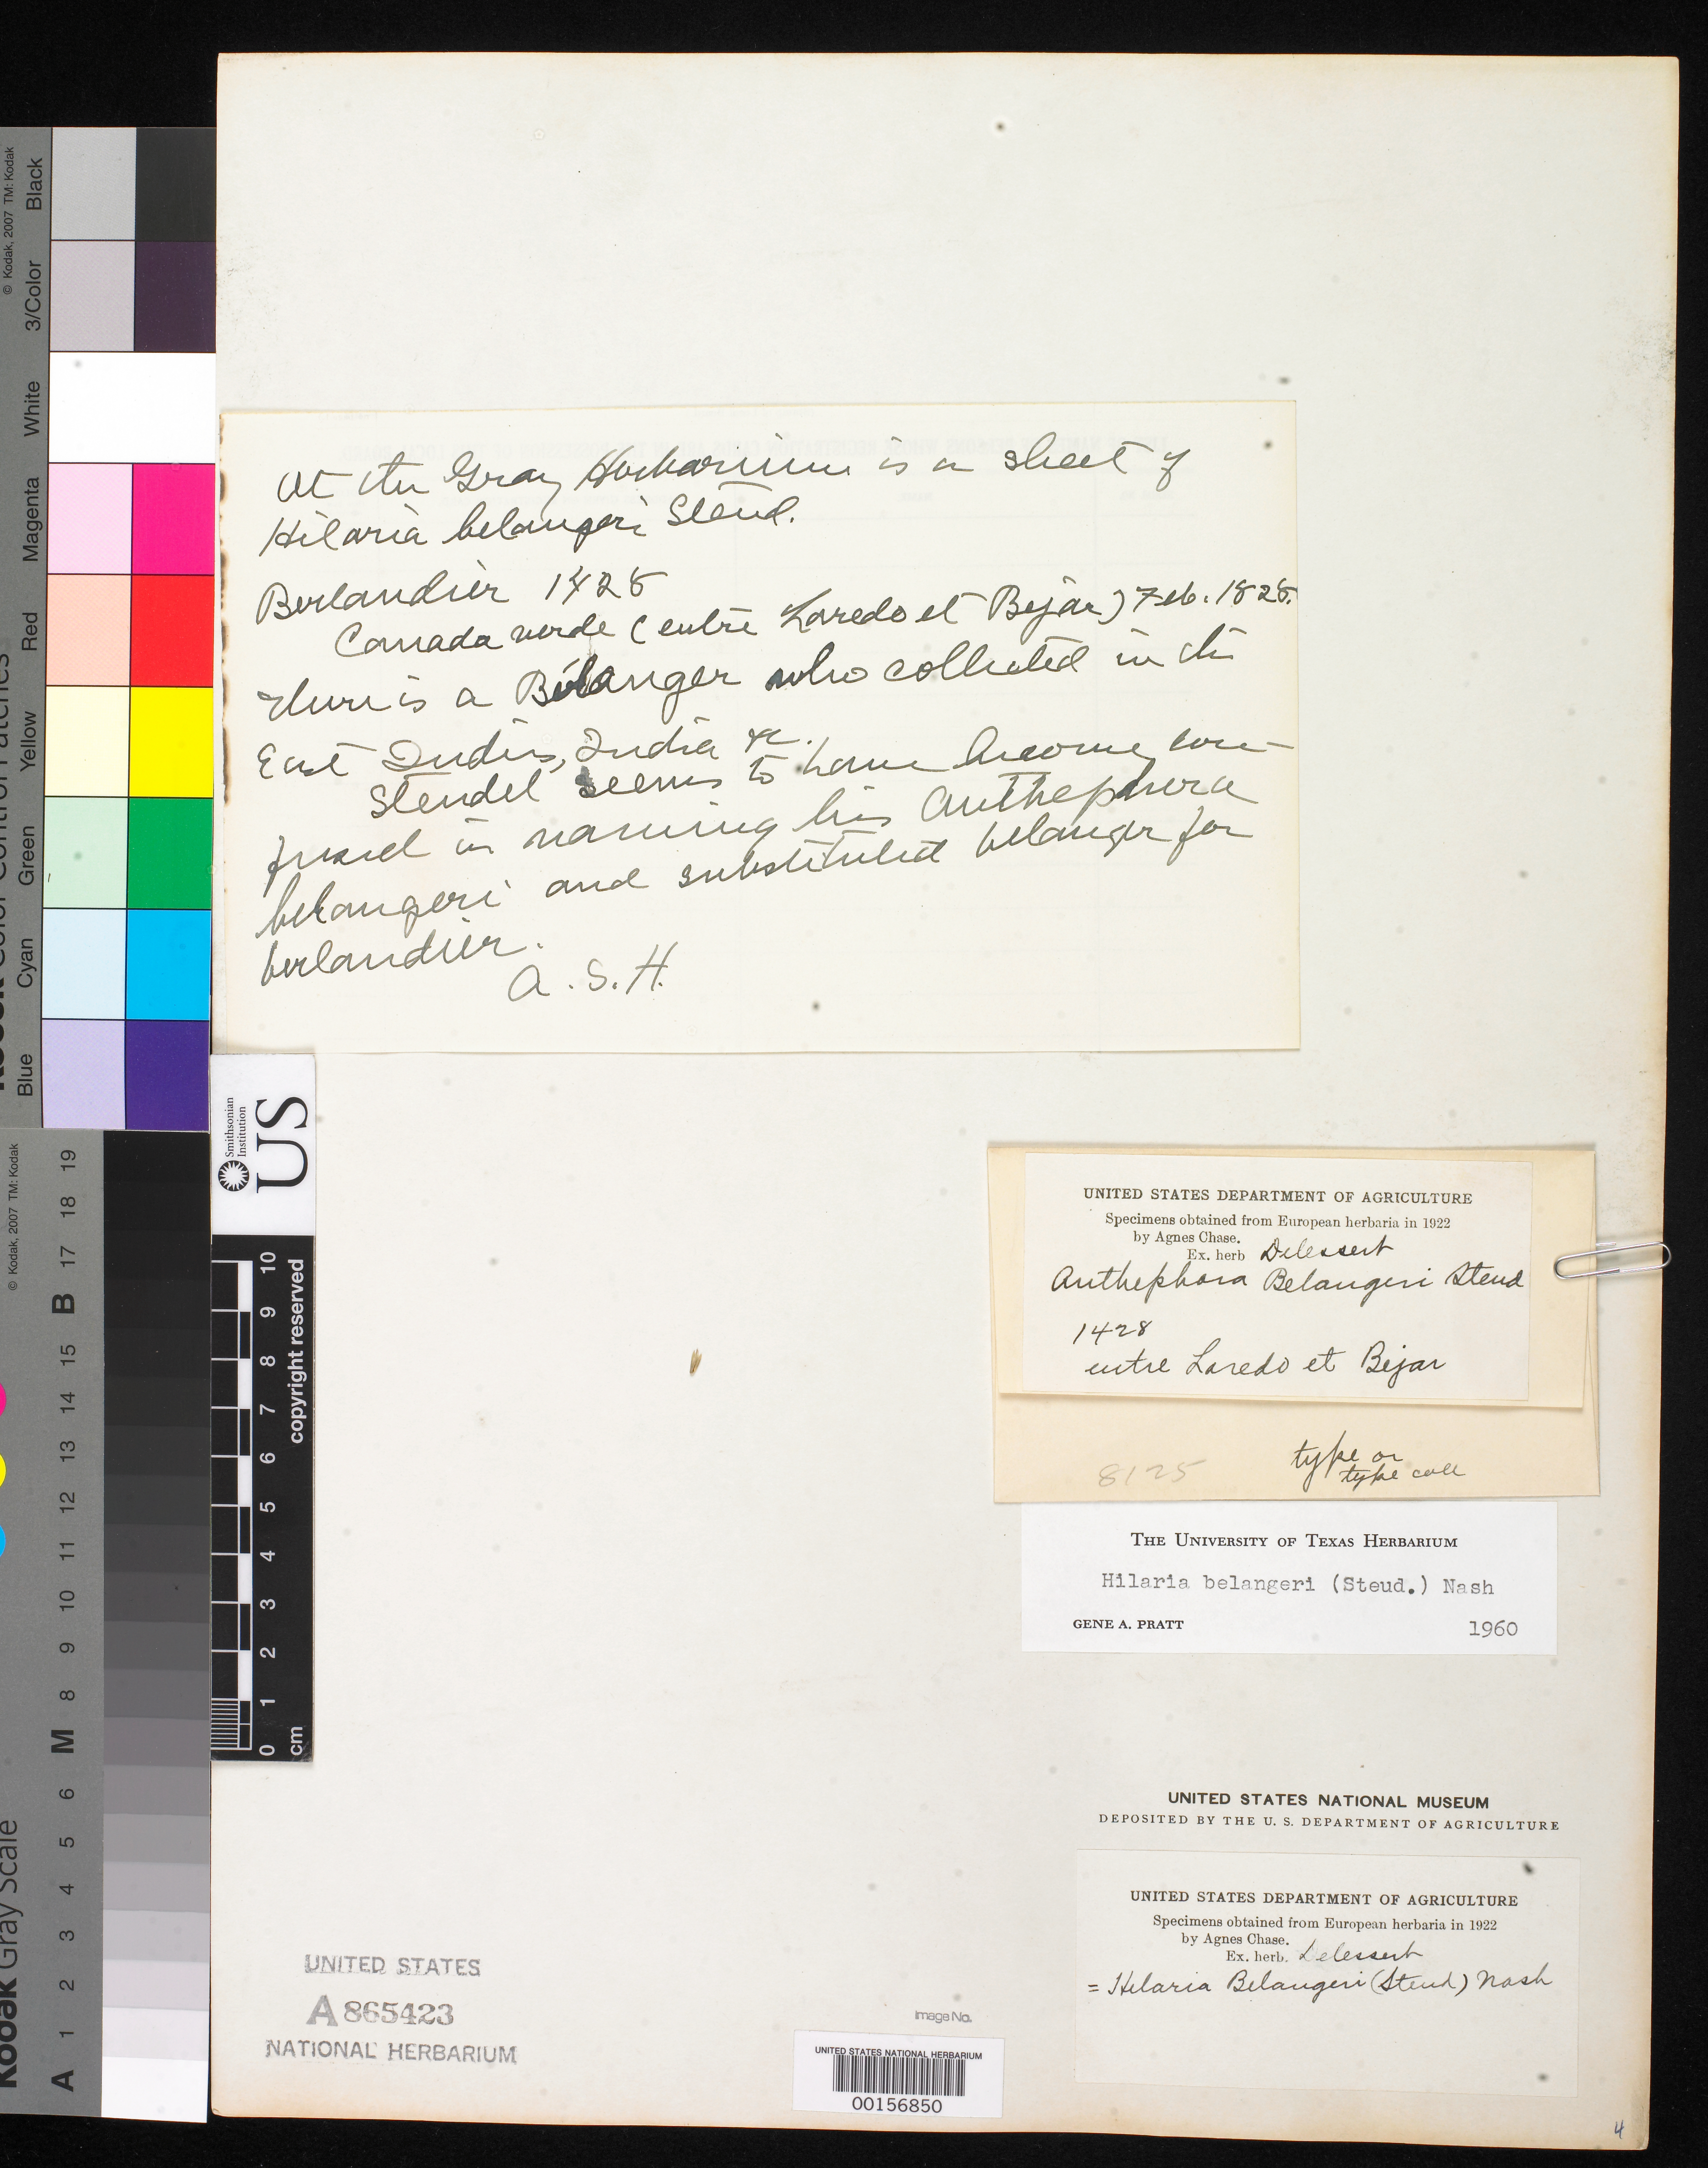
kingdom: Plantae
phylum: Tracheophyta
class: Liliopsida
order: Poales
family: Poaceae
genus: Anthephora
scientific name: Anthephora belangeri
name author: Steud.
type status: Type Fragment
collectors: C. Belanger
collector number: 1428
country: United States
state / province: Texas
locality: Between Laredo and Bejar.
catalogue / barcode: US 865423A